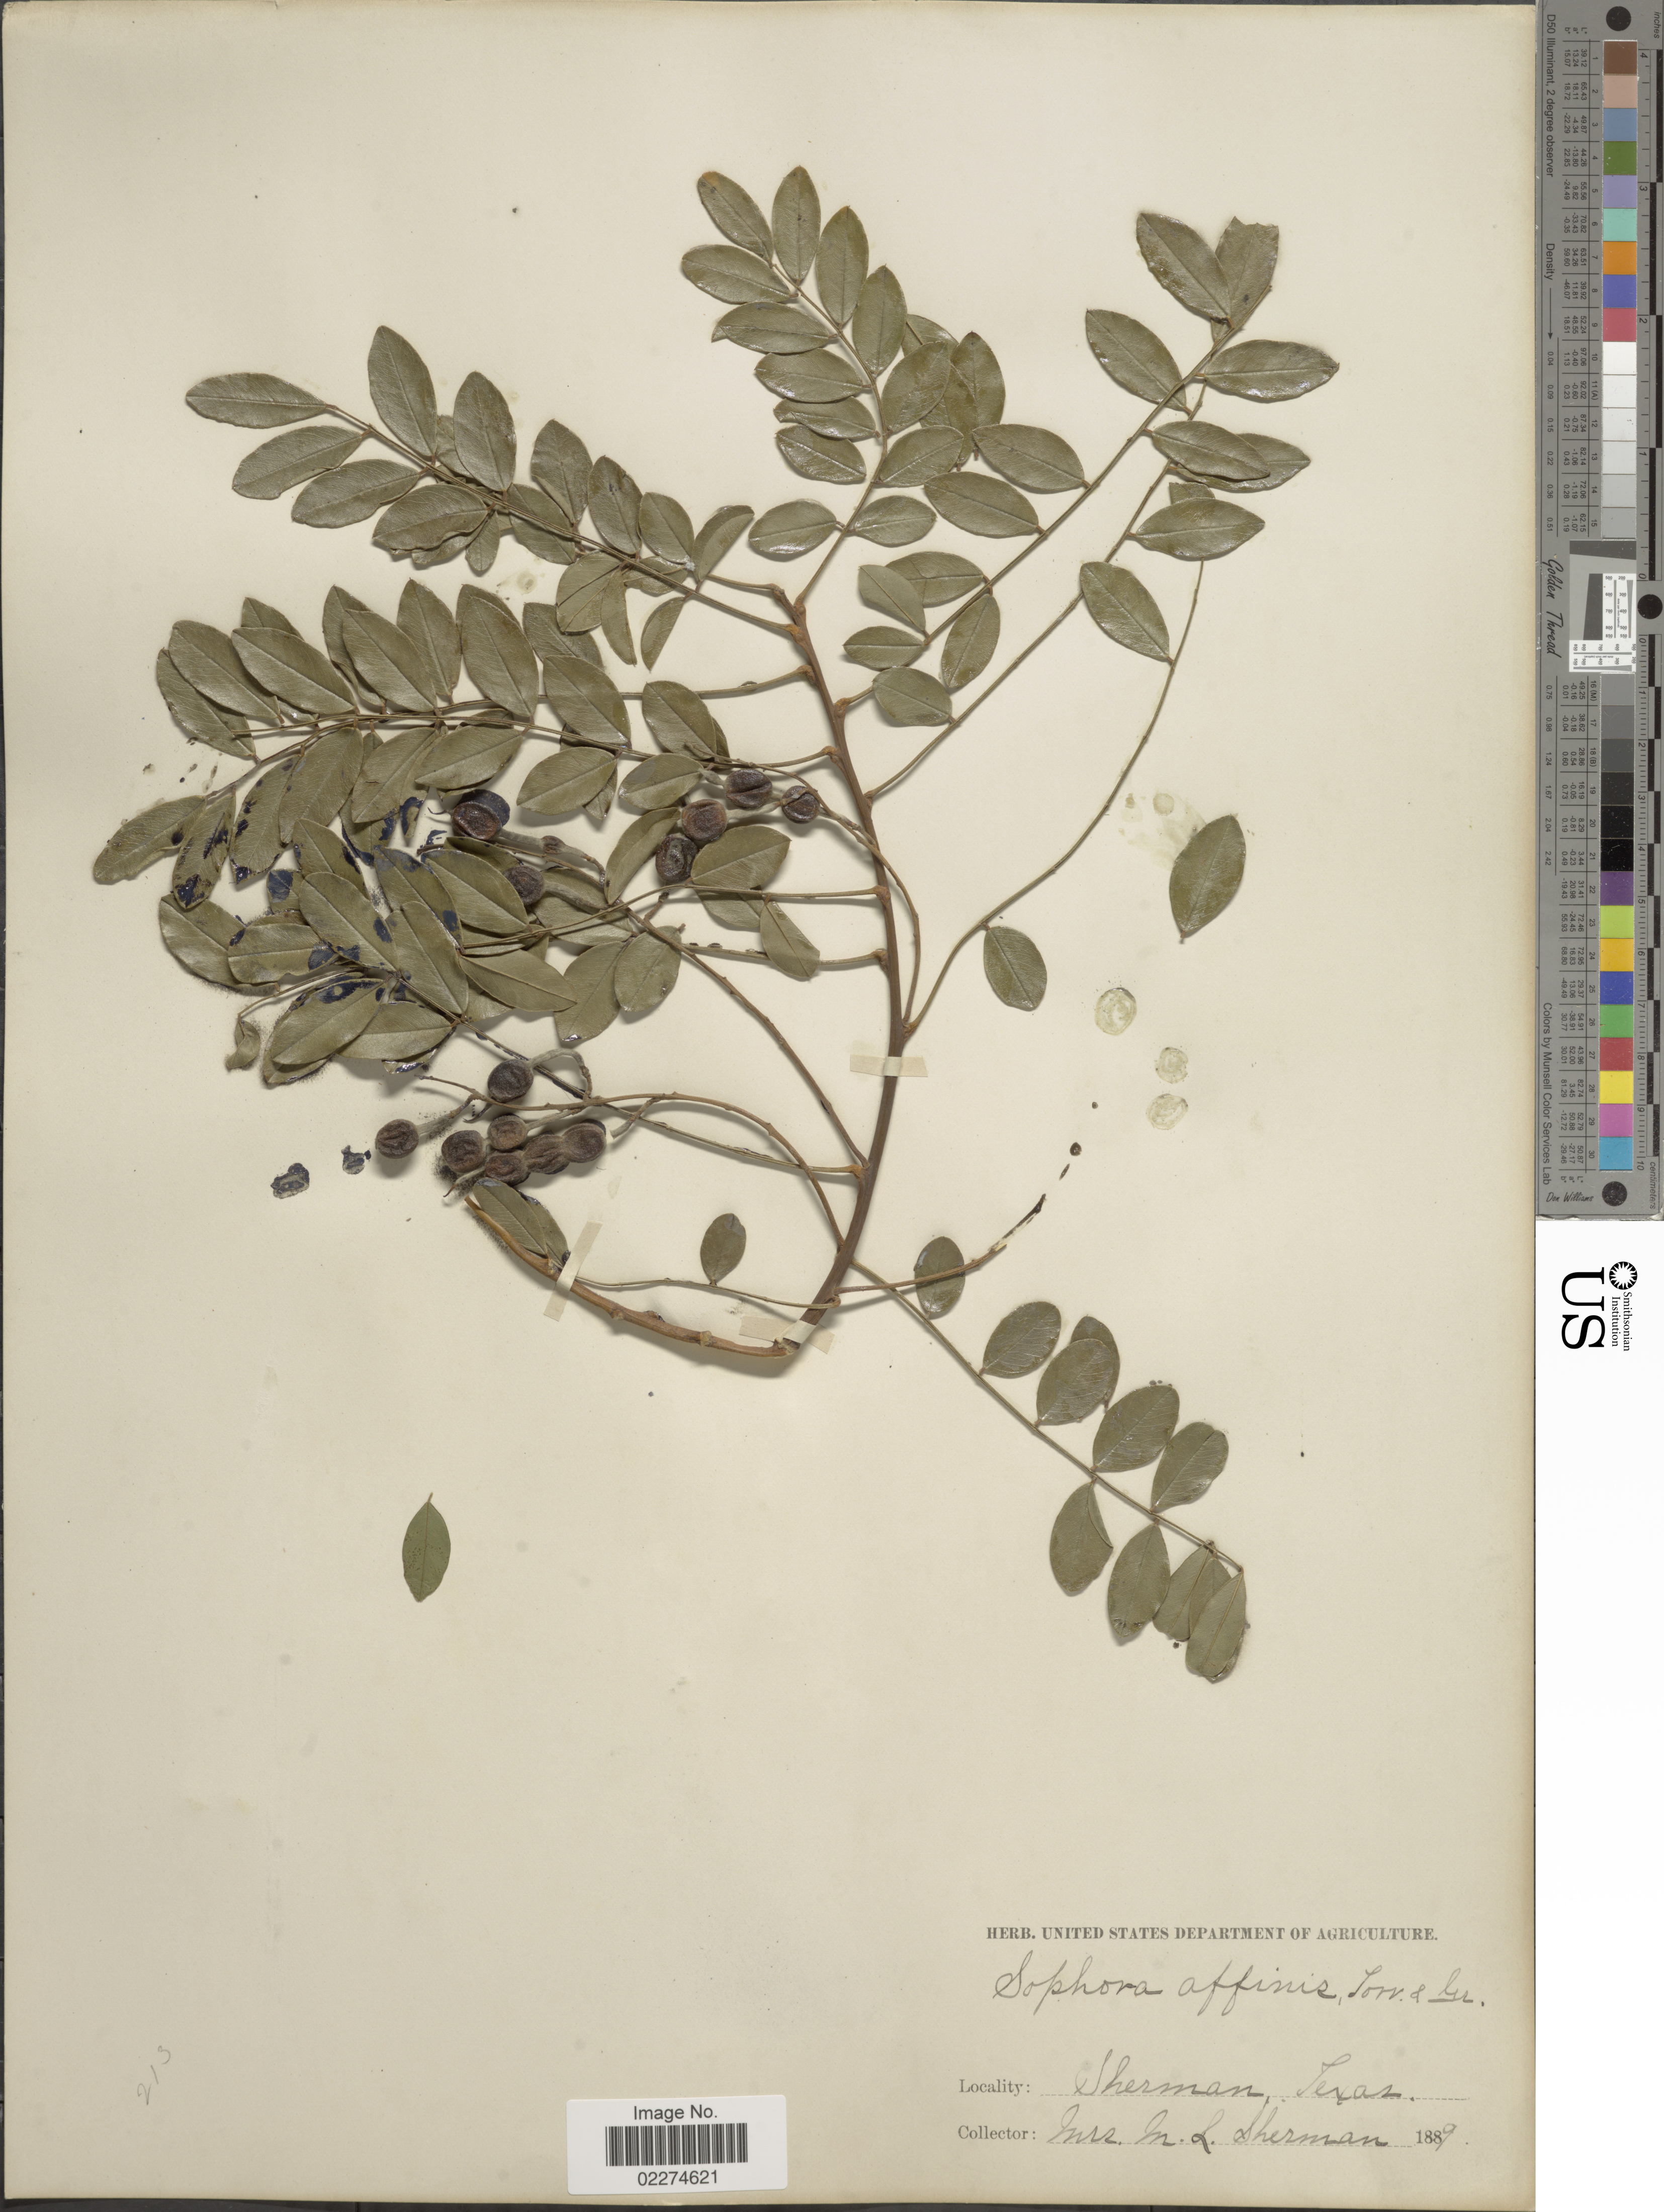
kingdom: Plantae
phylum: Tracheophyta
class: Magnoliopsida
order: Fabales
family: Fabaceae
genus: Sophora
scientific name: Sophora affinis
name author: Torr. & A. Gray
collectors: M. Sherman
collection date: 1889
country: United States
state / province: Texas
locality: Sherman, Texas